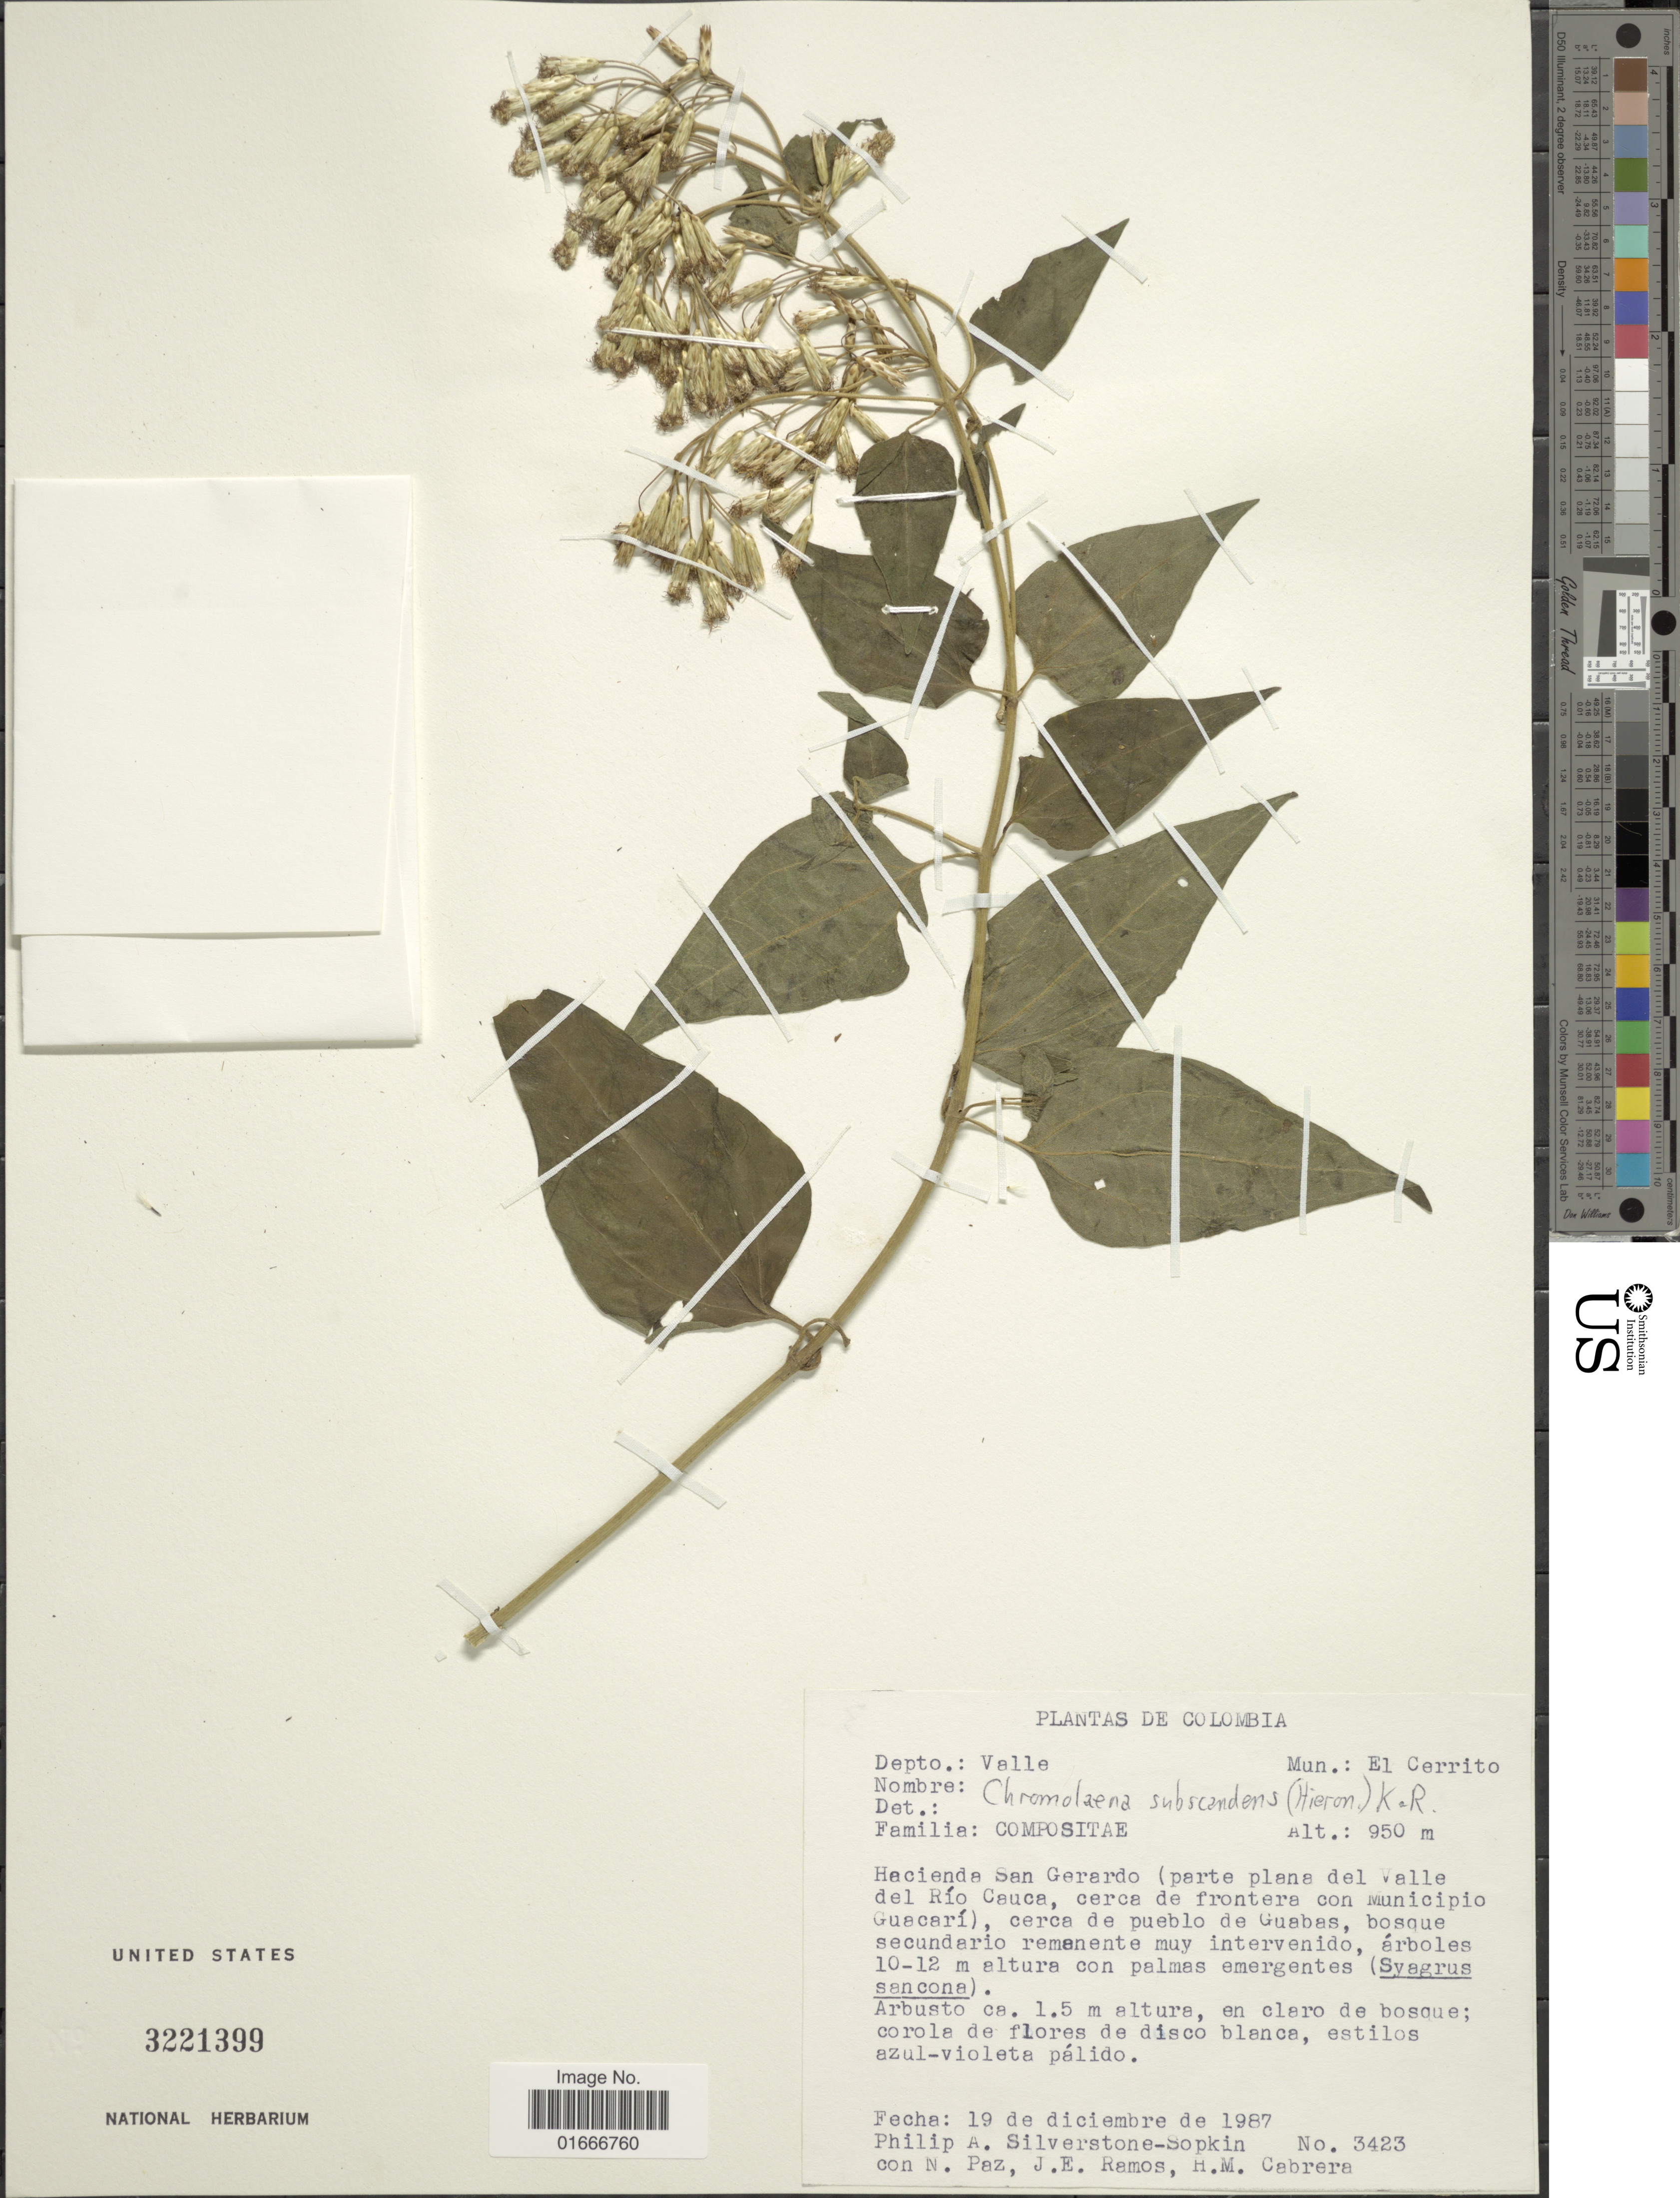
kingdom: Plantae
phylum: Tracheophyta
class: Magnoliopsida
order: Asterales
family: Asteraceae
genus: Chromolaena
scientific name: Chromolaena subscandens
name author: (Hieron.) R.M. King & H. Rob.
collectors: P. A. Silverstone-Sopkin, N. Paz, J. E. Ramos & H. Cabrera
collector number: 3423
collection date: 1987-12-19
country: Colombia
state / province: Valle del Cauca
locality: Depto Valle, Mun. El Cerrito, Hacienda San Gerardo (parte plana del Valle del Rio Cauca, cerca de frontera con Municipio Guacari), cerca de pueblo de Guabas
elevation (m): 950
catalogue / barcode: US 3221399